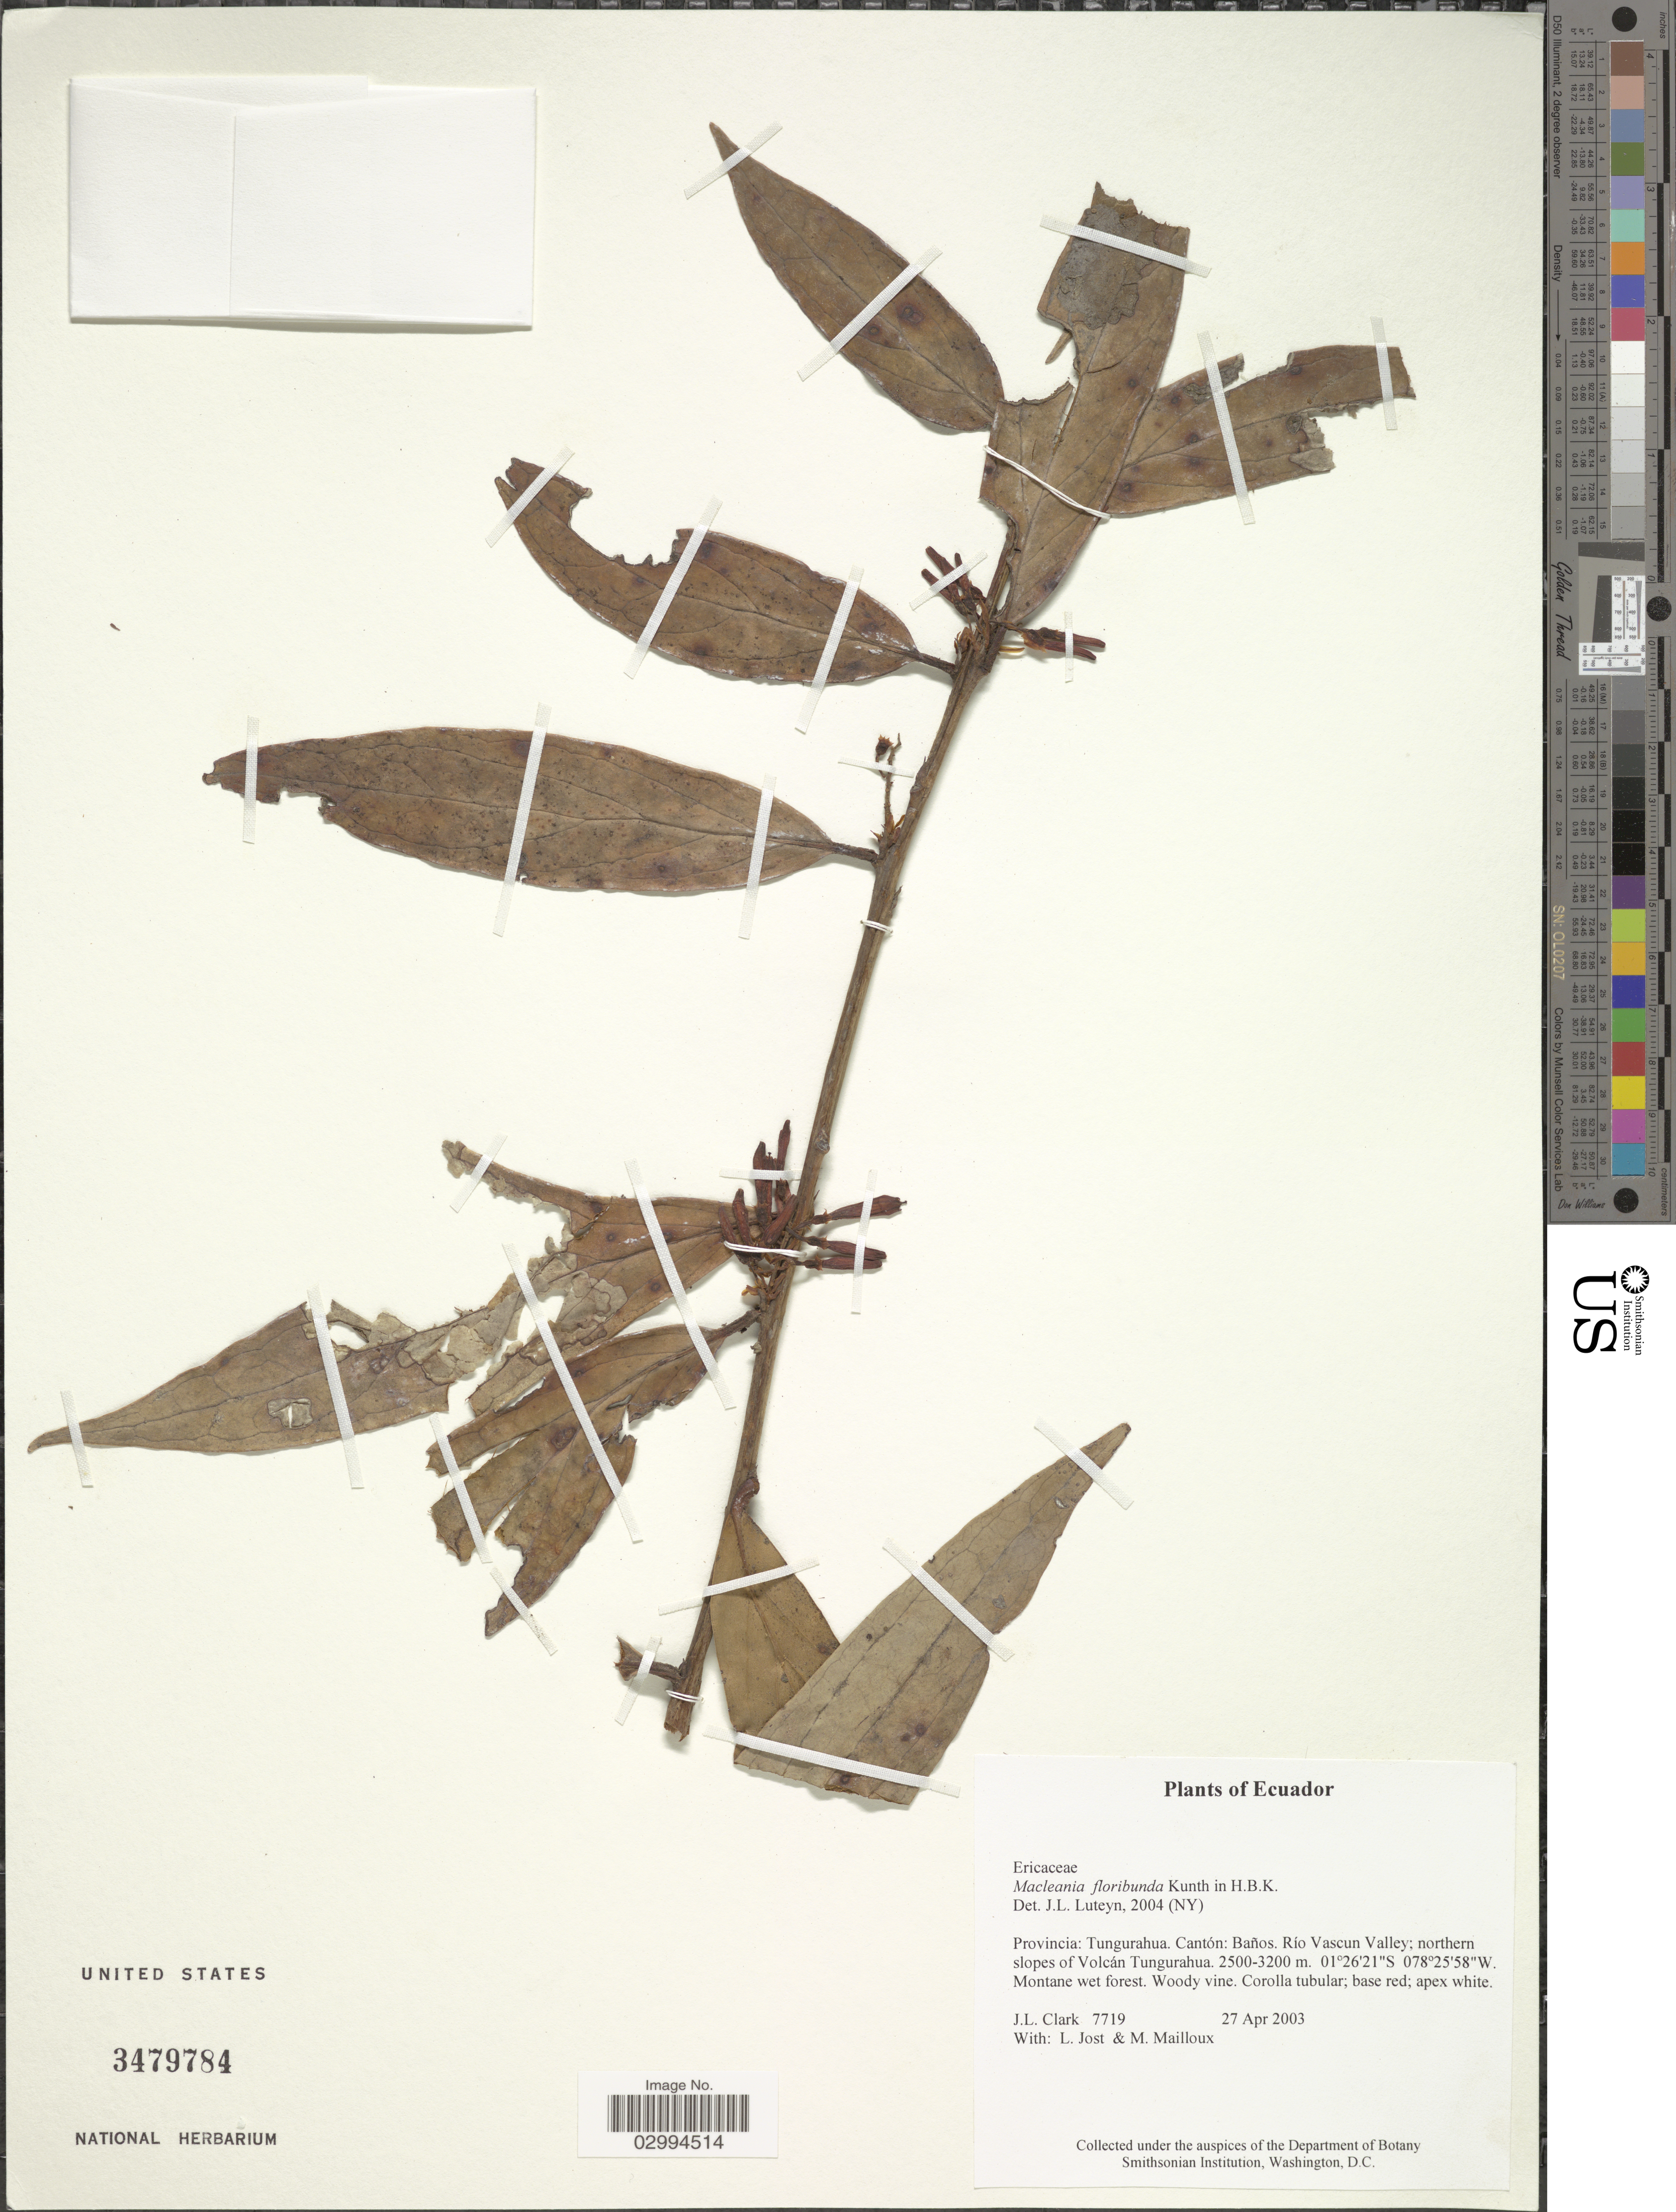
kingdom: Plantae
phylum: Tracheophyta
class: Magnoliopsida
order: Ericales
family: Ericaceae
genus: Macleania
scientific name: Macleania floribunda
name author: Hook.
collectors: J. L. Clark, L. Jost & M. Mailloux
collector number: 7719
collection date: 2003-04-27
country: Ecuador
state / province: Tungurahua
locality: Cantón: Baños. Río Vascun Valley; northern slopes of Volcán Tunguruhua.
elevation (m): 2500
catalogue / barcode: US 3479784